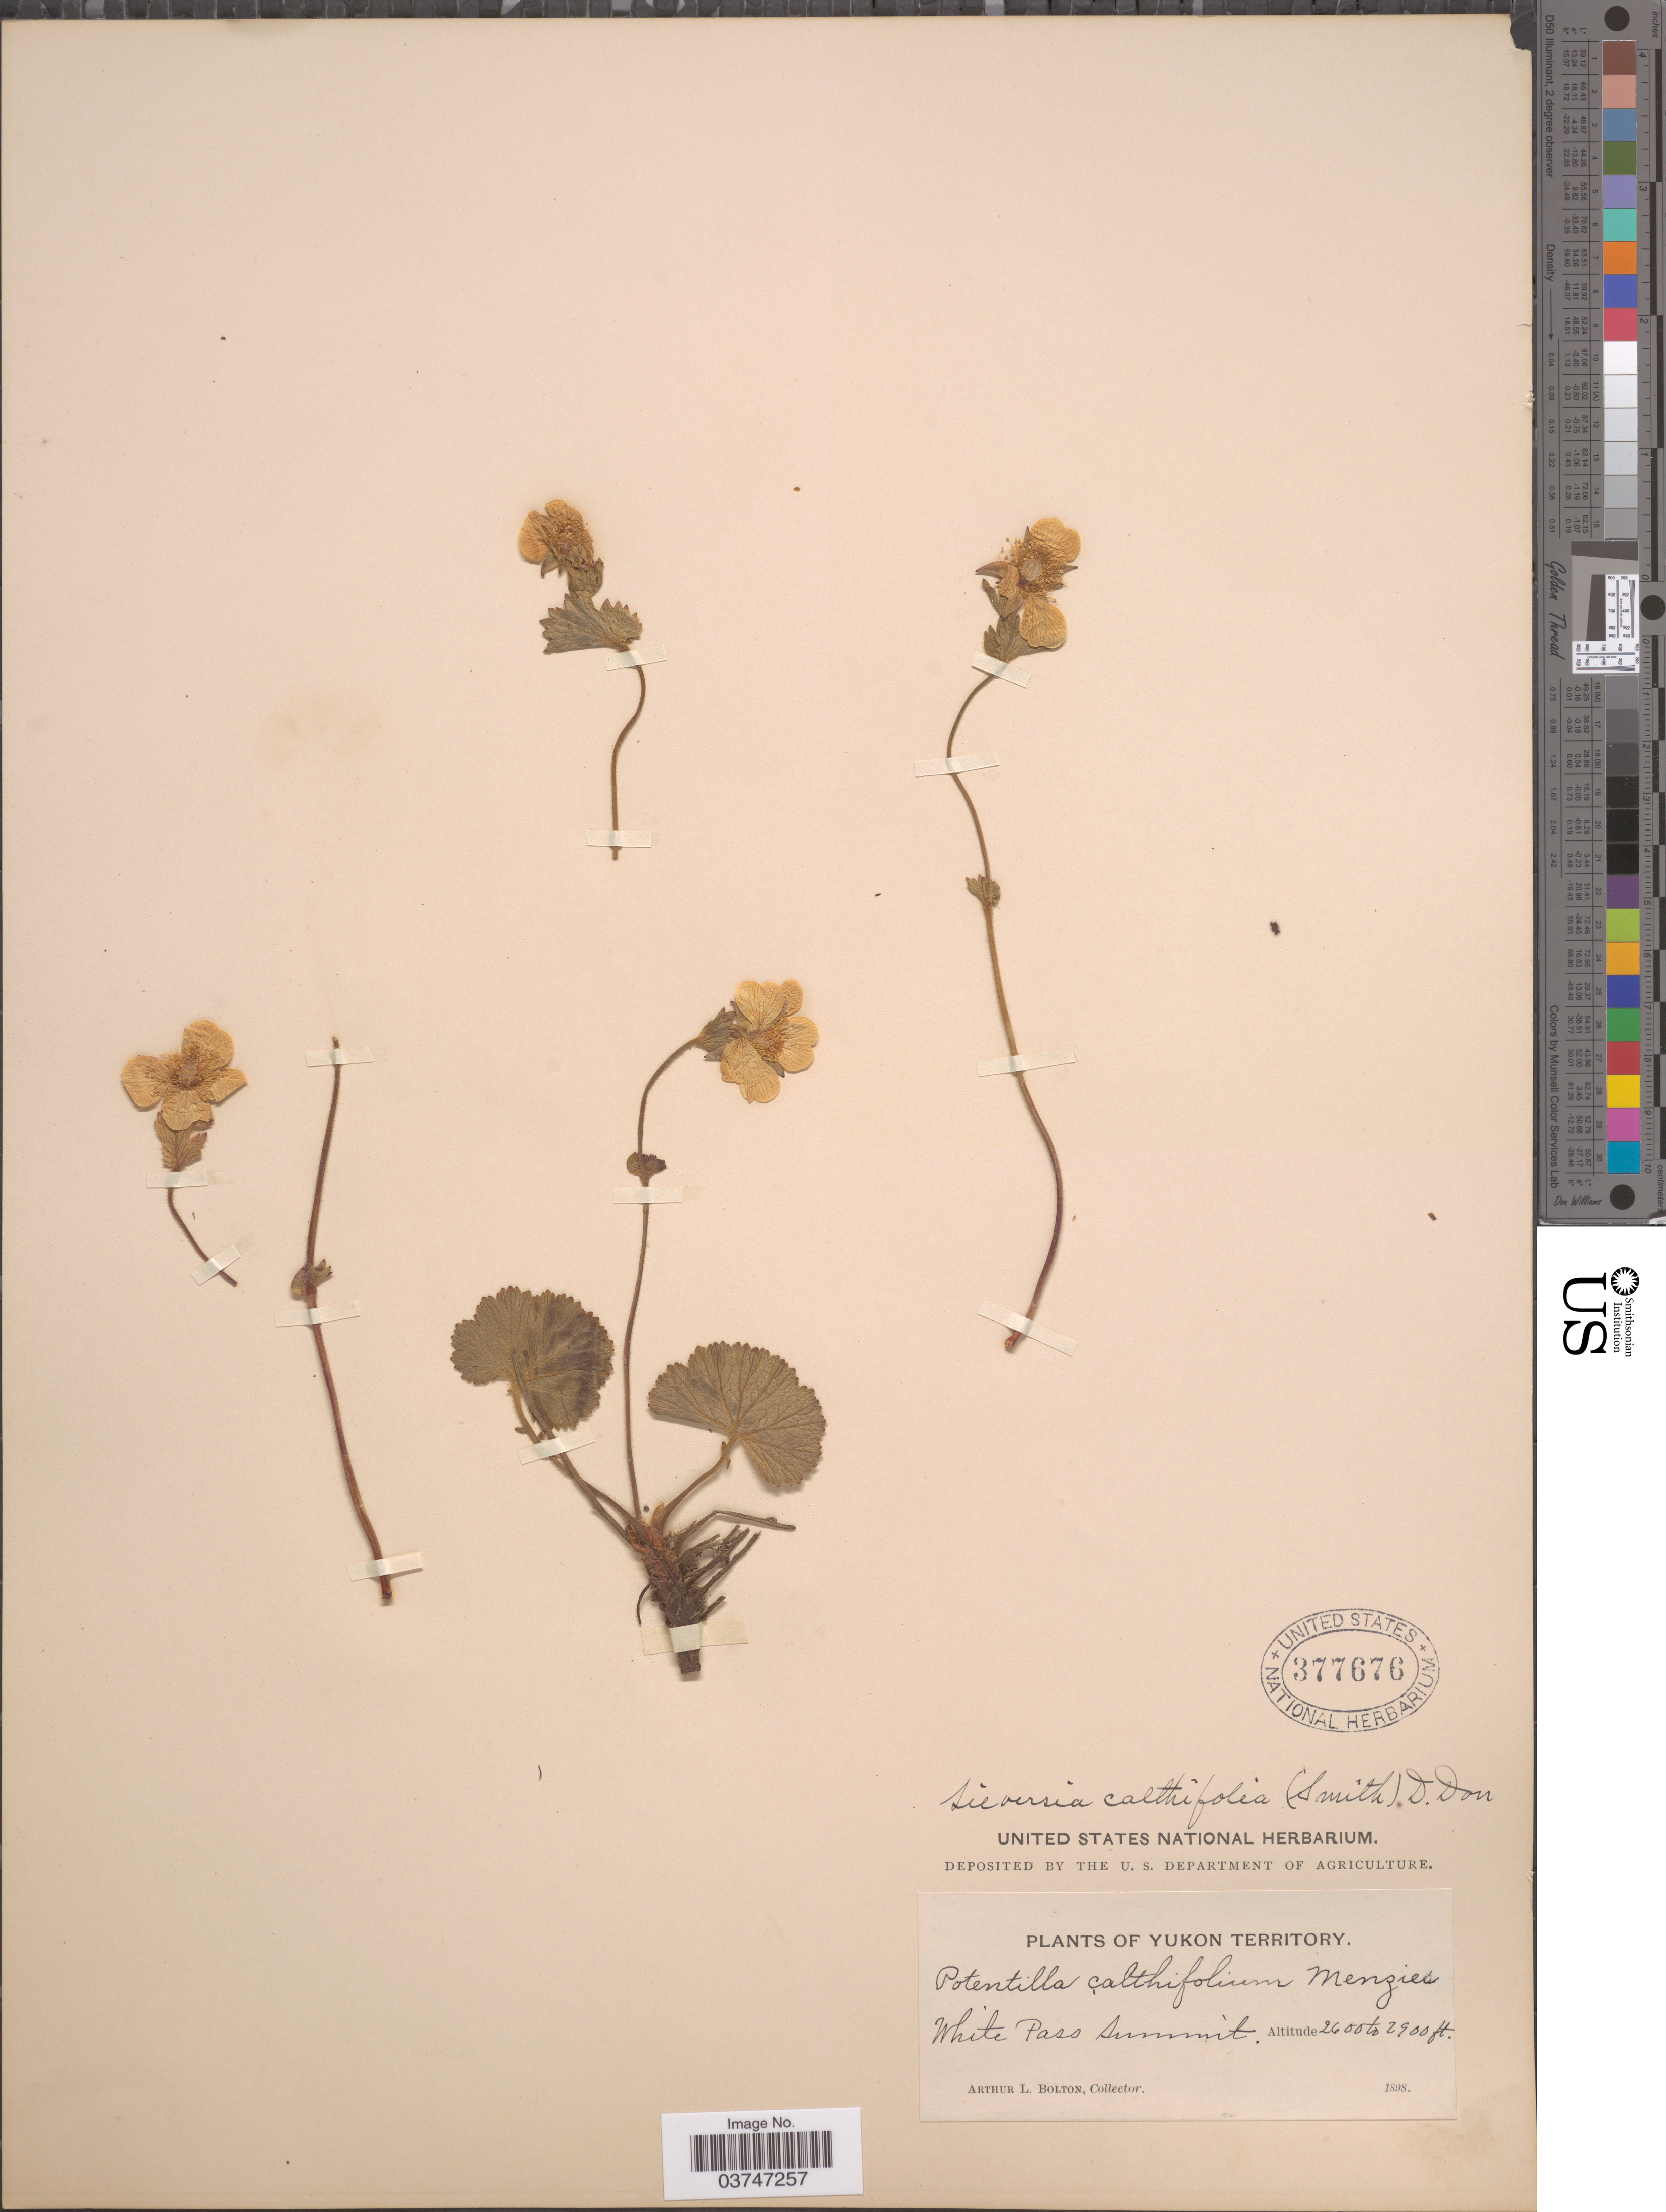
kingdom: Plantae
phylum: Tracheophyta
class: Magnoliopsida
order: Rosales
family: Rosaceae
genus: Geum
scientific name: Geum calthifolium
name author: Menzies ex Sm.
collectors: A. Bolton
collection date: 1898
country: Canada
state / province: Yukon Territory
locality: White Pass Summit.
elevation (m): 792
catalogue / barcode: US 377676